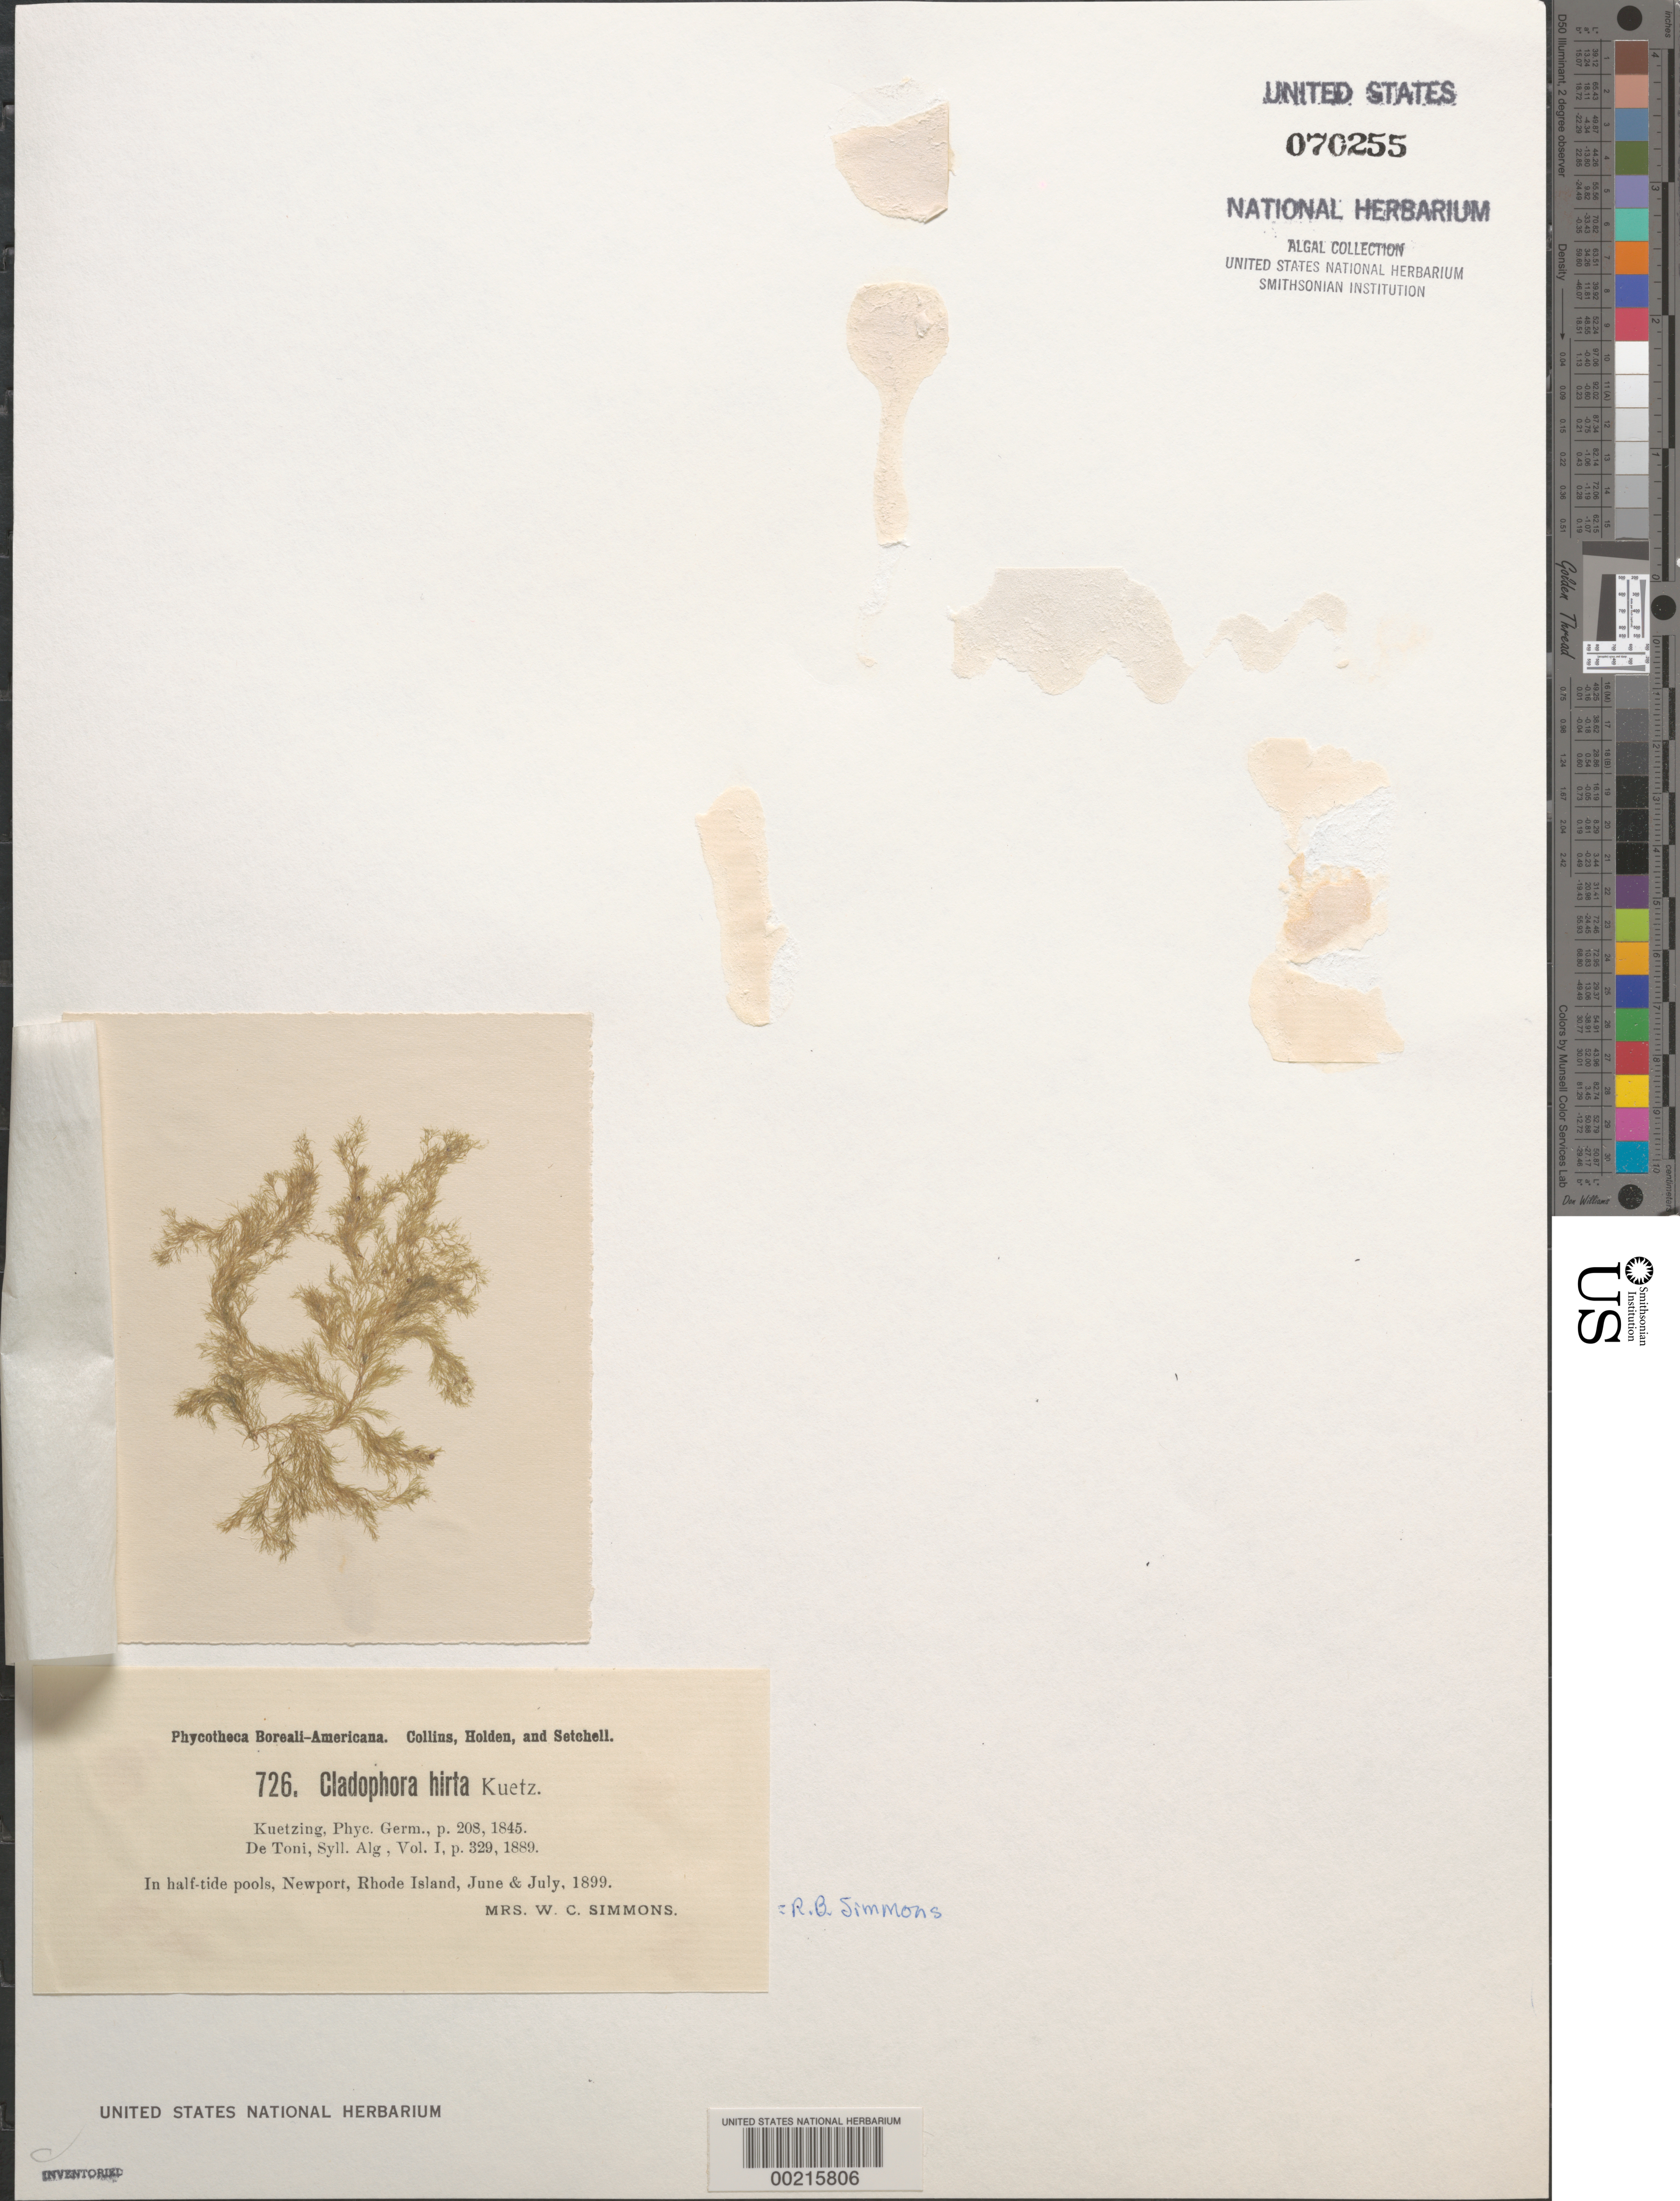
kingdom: Plantae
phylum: Chlorophyta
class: Ulvophyceae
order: Cladophorales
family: Cladophoraceae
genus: Cladophora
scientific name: Cladophora gracilis f. subflexuosa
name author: Collins in Collins et al.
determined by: Rhyne, C. F.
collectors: R. B. Simmons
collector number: PB-A 726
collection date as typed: Jun 1899 AND -- Jul 1899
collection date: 1899-06,1899-07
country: United States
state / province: Rhode Island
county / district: Newport County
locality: Newport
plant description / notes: Collins, Holden & Setchell, Phycotheca Boreali-Americana, as Cladophora hirta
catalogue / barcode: US 70255